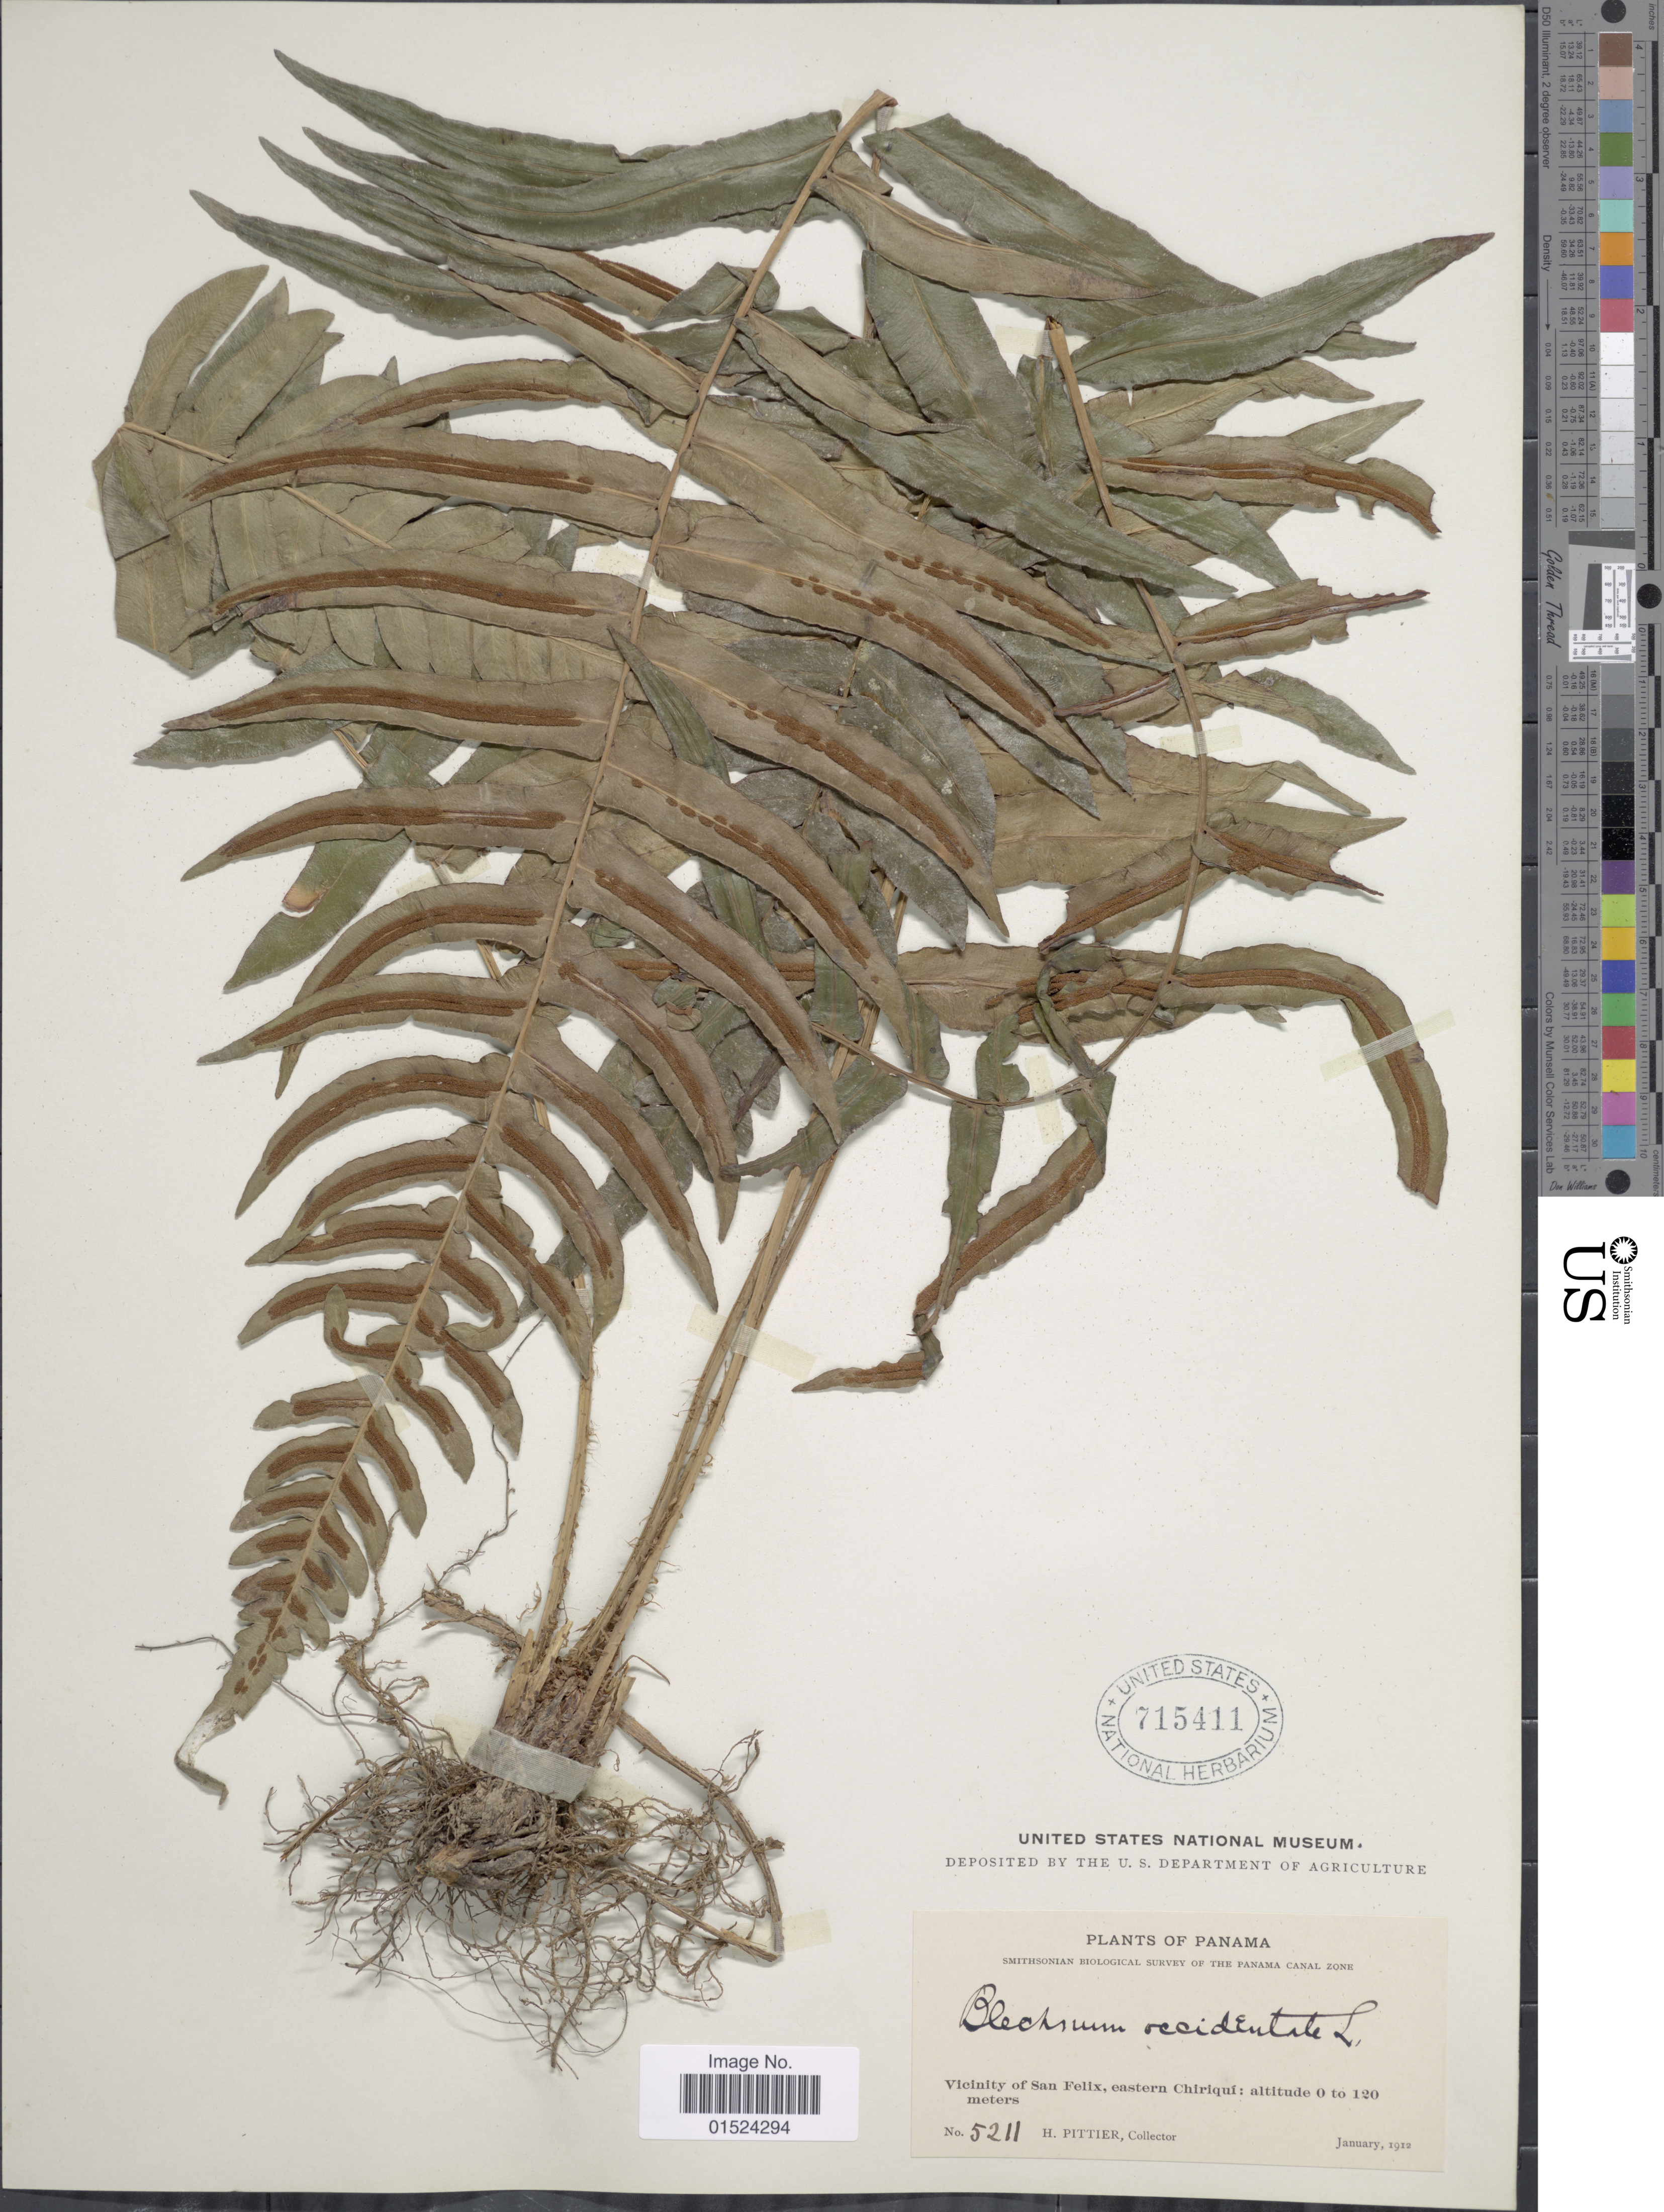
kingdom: Plantae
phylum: Tracheophyta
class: Polypodiopsida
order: Polypodiales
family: Blechnaceae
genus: Blechnum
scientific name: Blechnum occidentale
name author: L.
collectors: H. F. Pittier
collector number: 5211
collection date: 1912-01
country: Panama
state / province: Chiriqui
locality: Vicinity of San Felix, eastern Chiriquí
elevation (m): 0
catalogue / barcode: US 715411